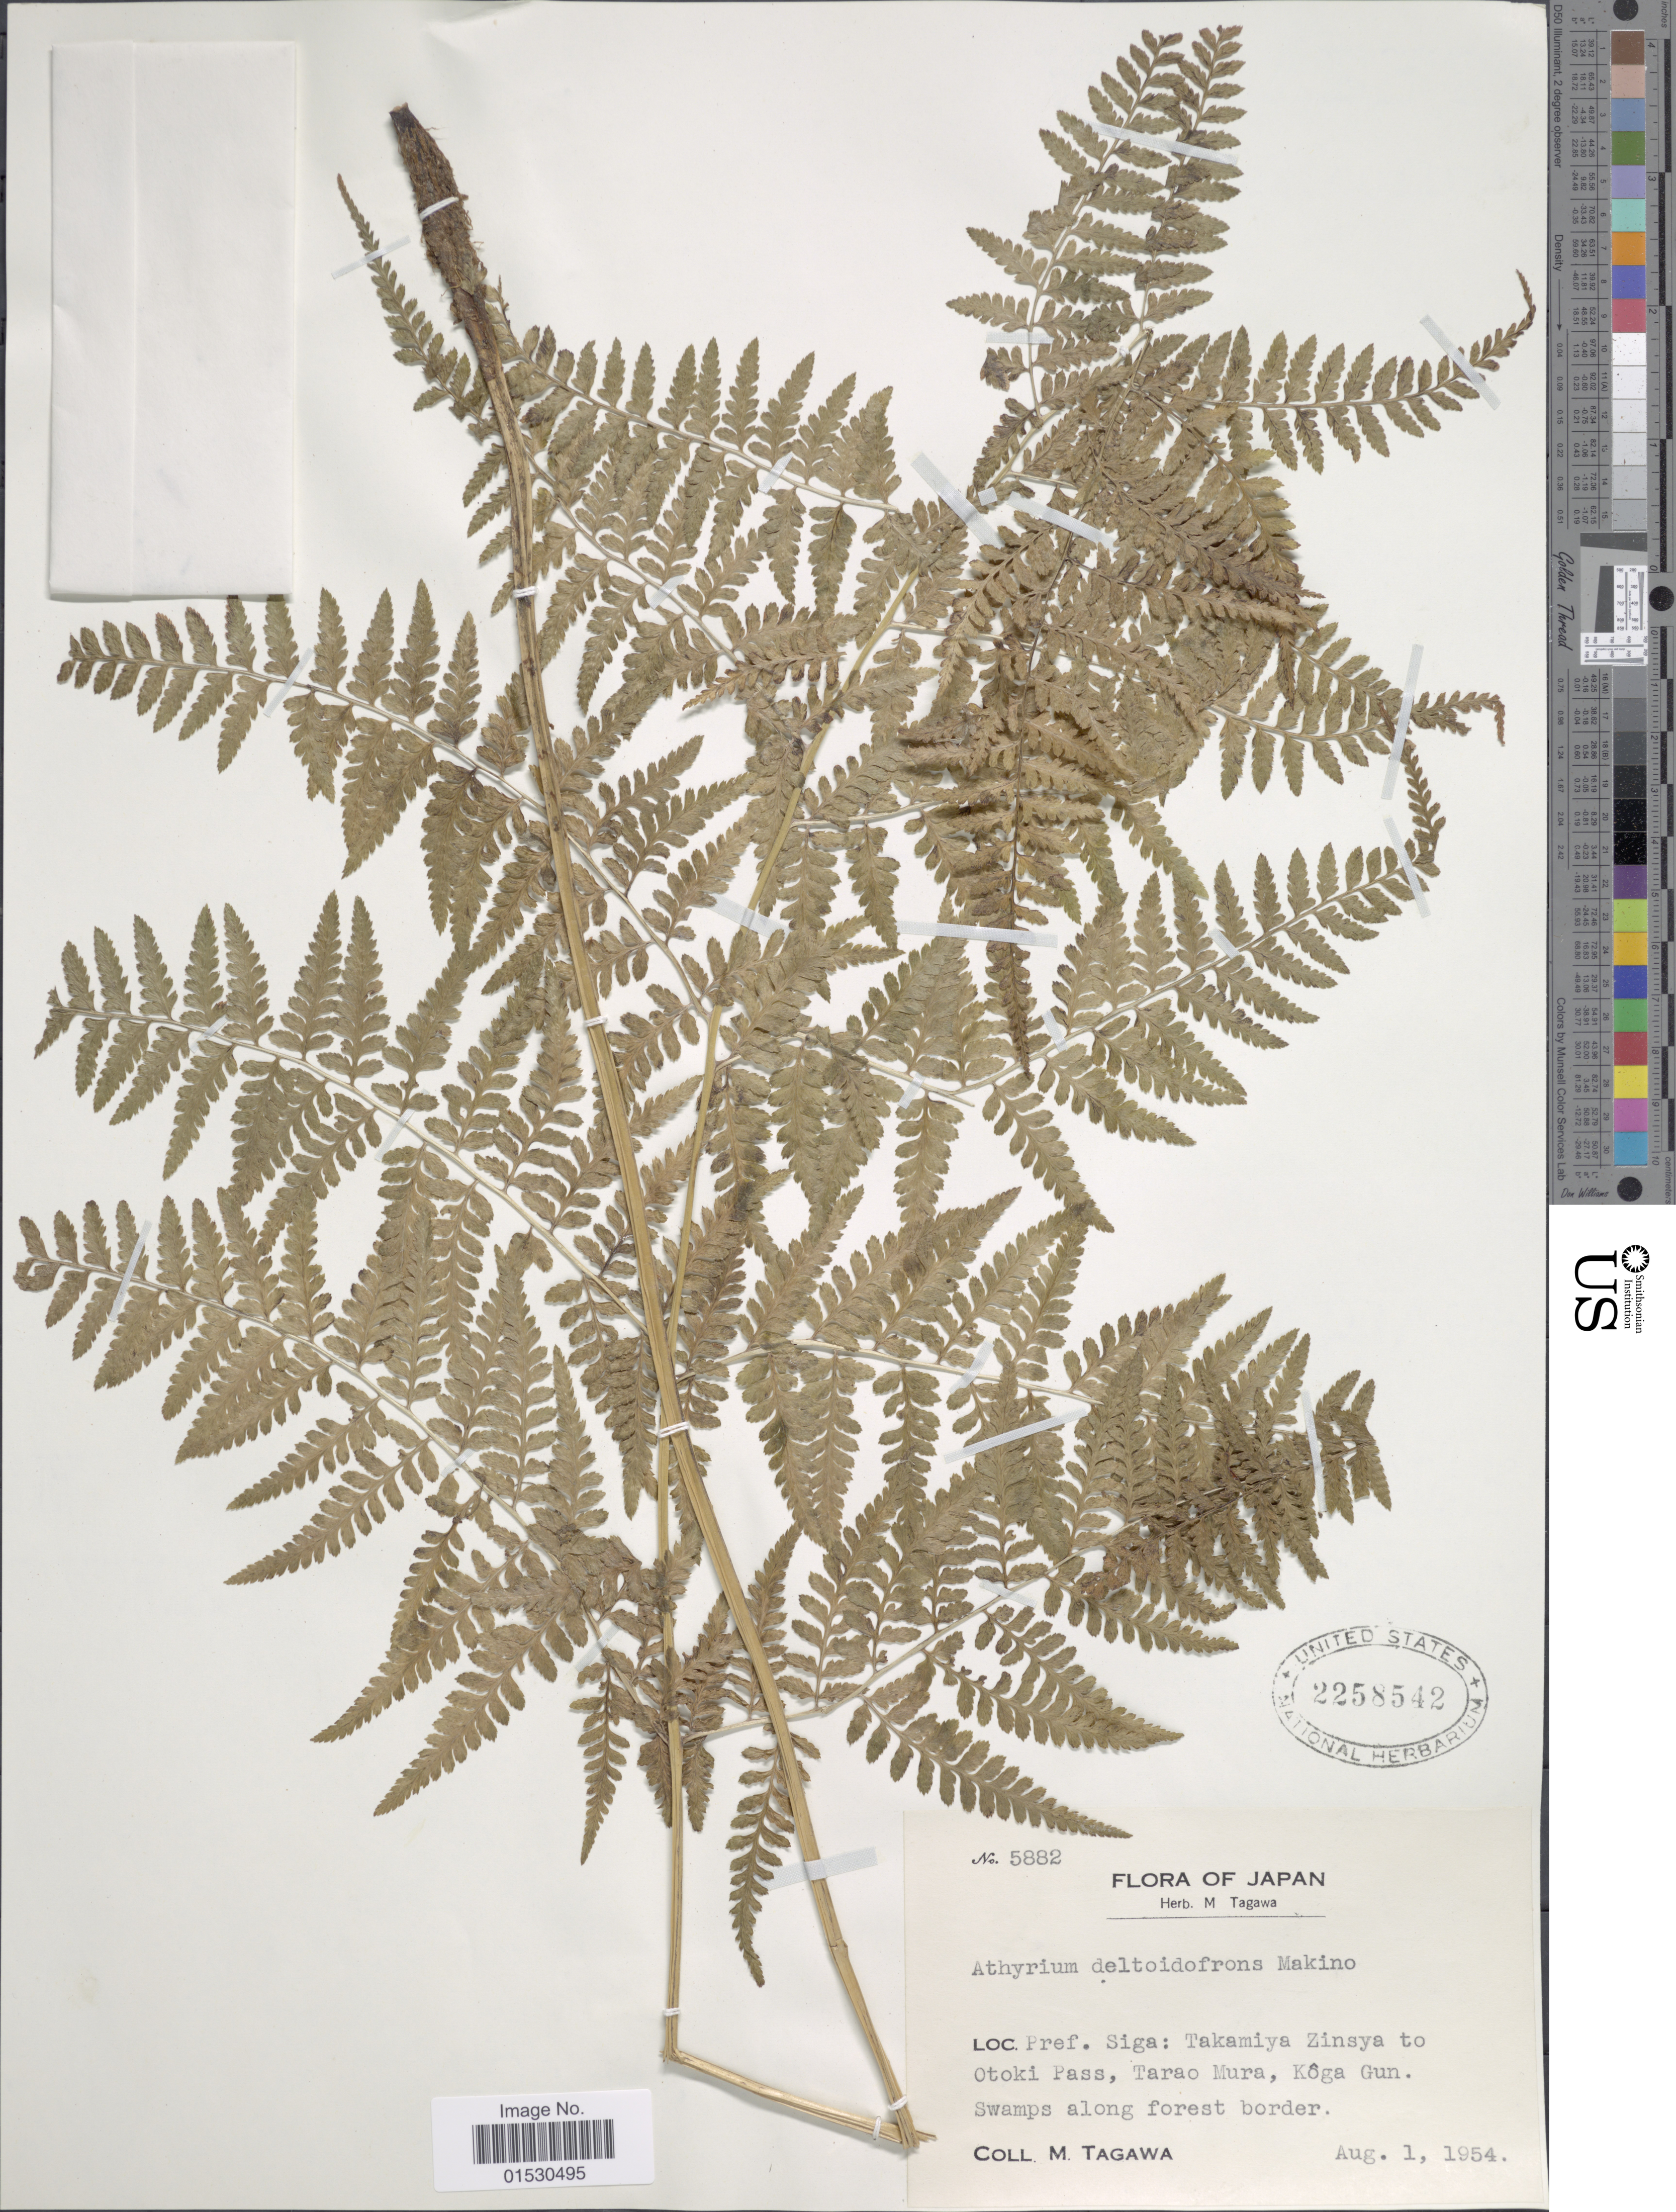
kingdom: Plantae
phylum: Tracheophyta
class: Polypodiopsida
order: Polypodiales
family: Athyriaceae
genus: Athyrium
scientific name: Athyrium deltoidofrons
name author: Makino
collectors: M. Tagawa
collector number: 5882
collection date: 1954-08-01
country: Japan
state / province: Siga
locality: Takamiya Zinsya to Otoki Pass, Tarao Mura, Koga Gun. Swamps along forest border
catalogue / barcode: US 2258542